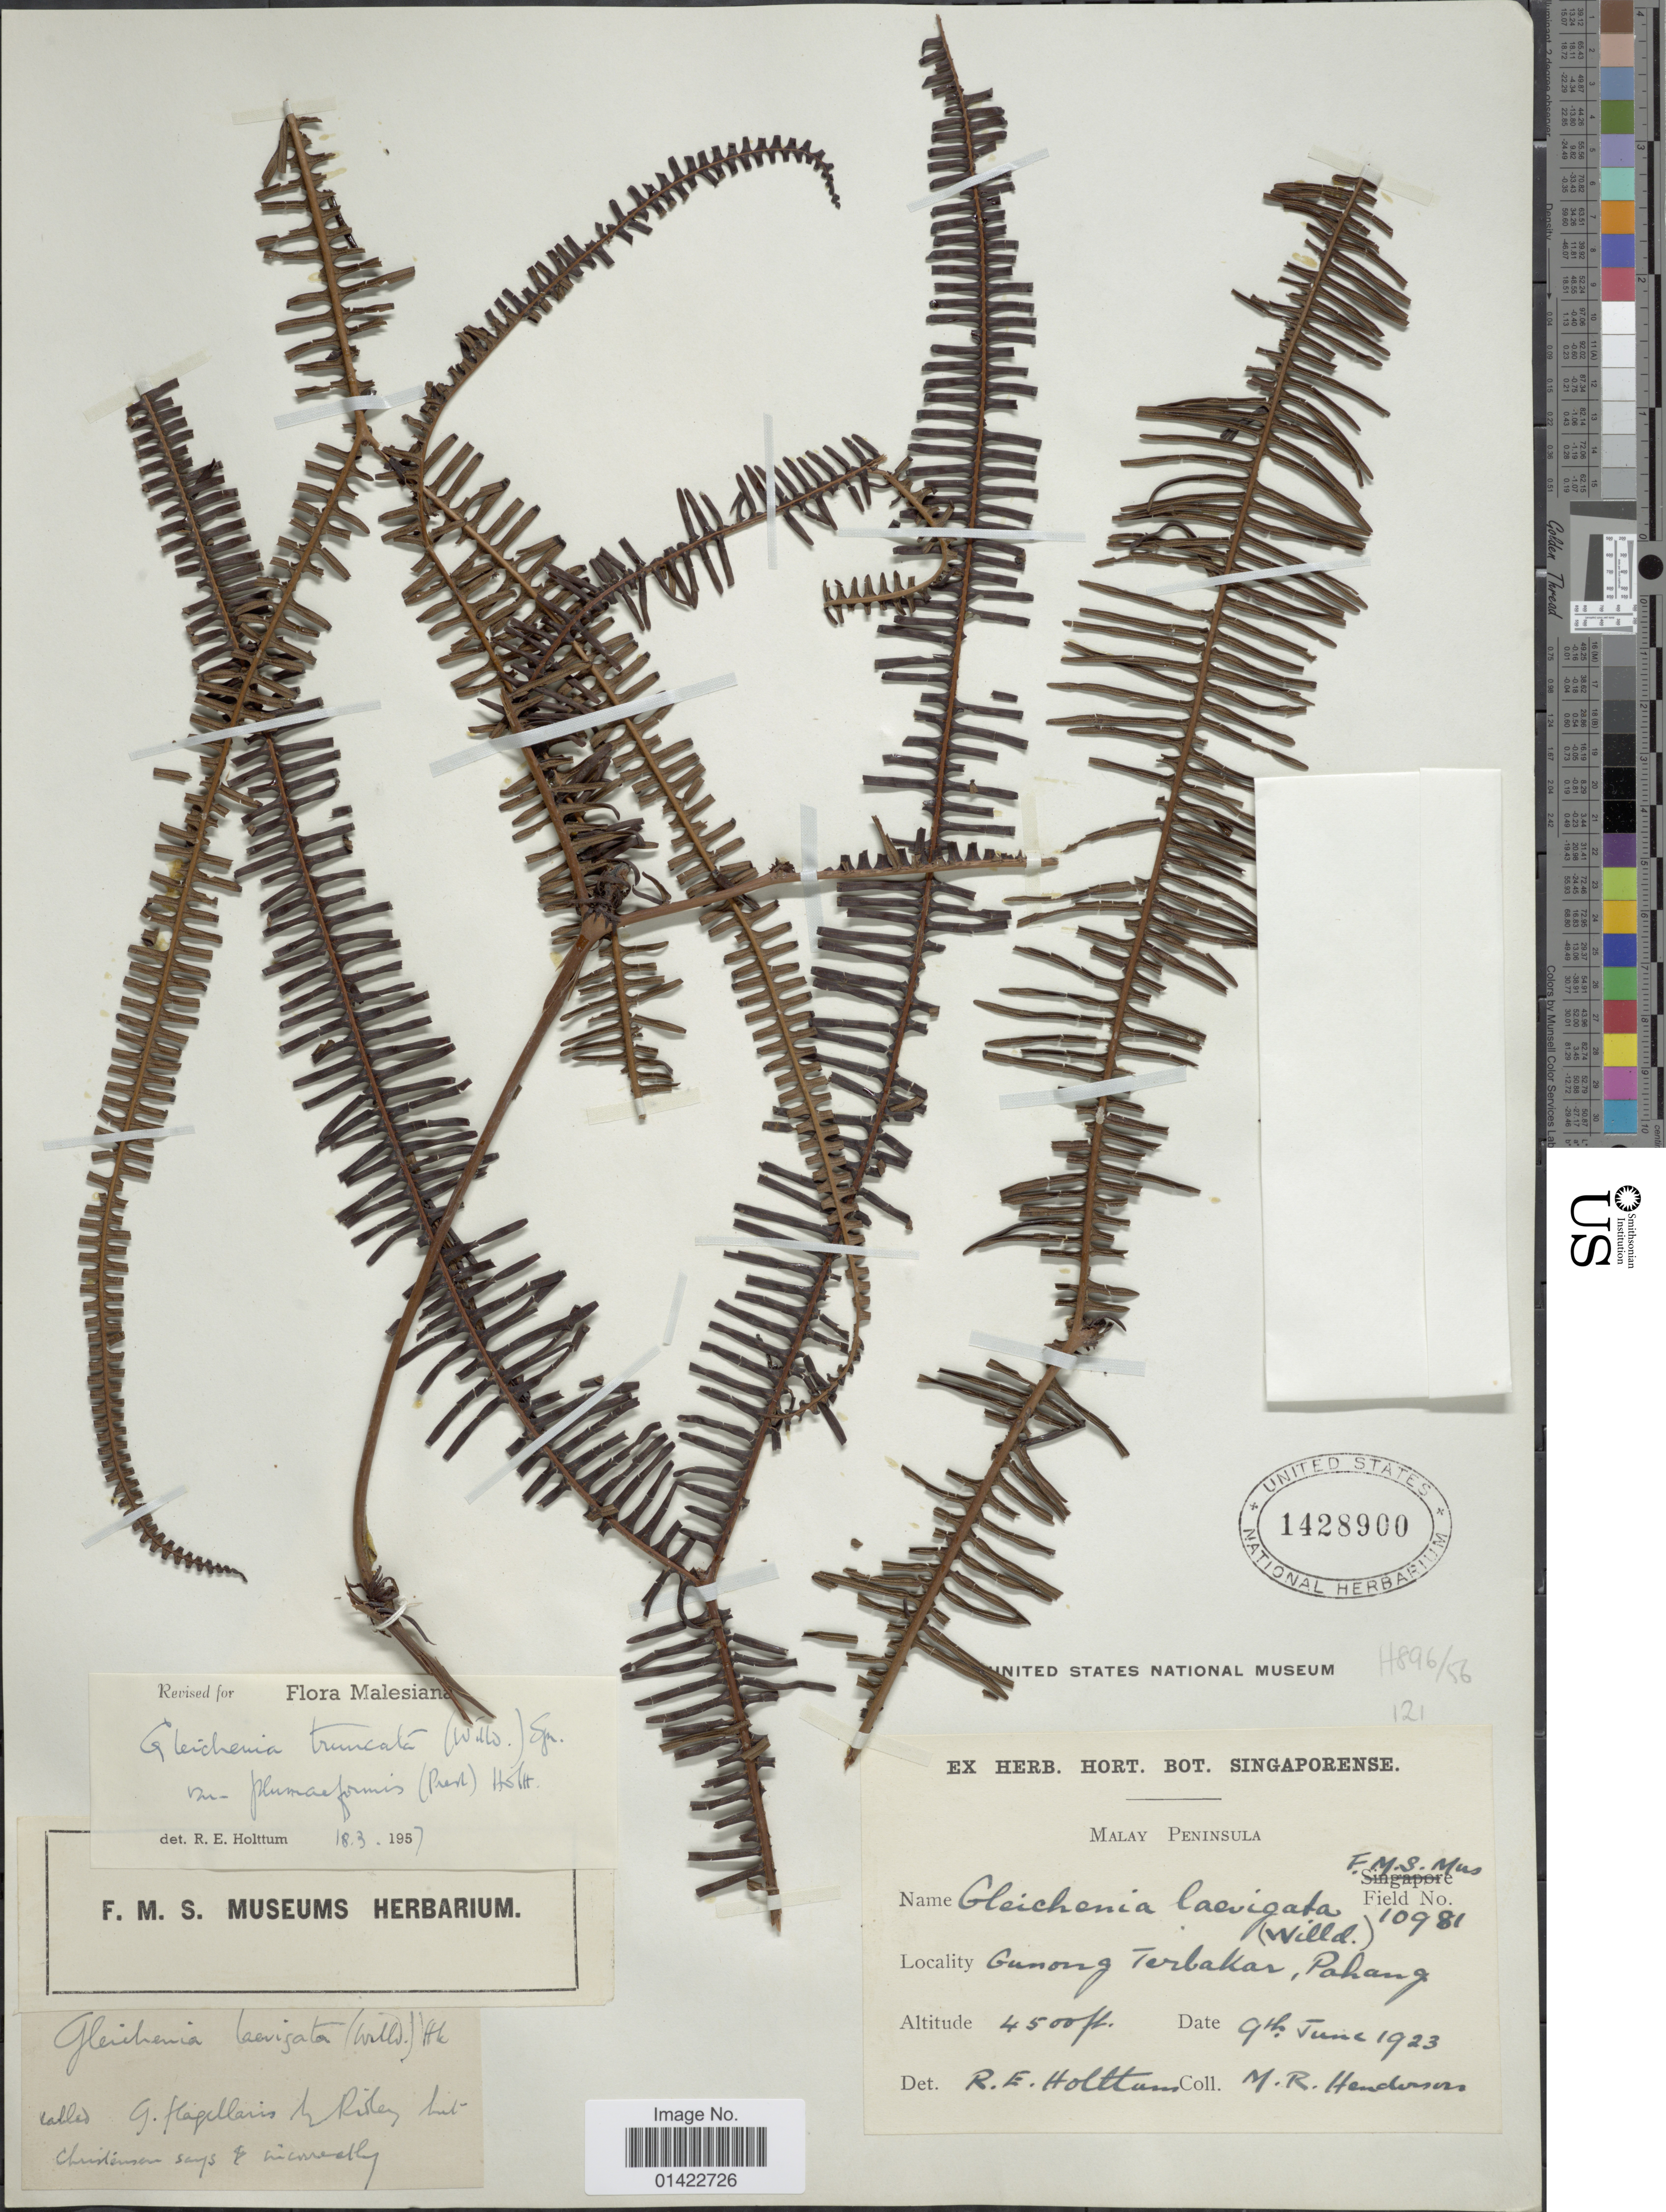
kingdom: Plantae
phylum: Tracheophyta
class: Polypodiopsida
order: Gleicheniales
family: Gleicheniaceae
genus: Sticherus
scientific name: Sticherus truncatus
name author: (Willd.) Nakai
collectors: M. Henderson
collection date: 1923-06-09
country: Malaysia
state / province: Pahang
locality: Malay Peninsula. Gunong Terbakar. [interpreted]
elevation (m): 1372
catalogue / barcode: US 1428900